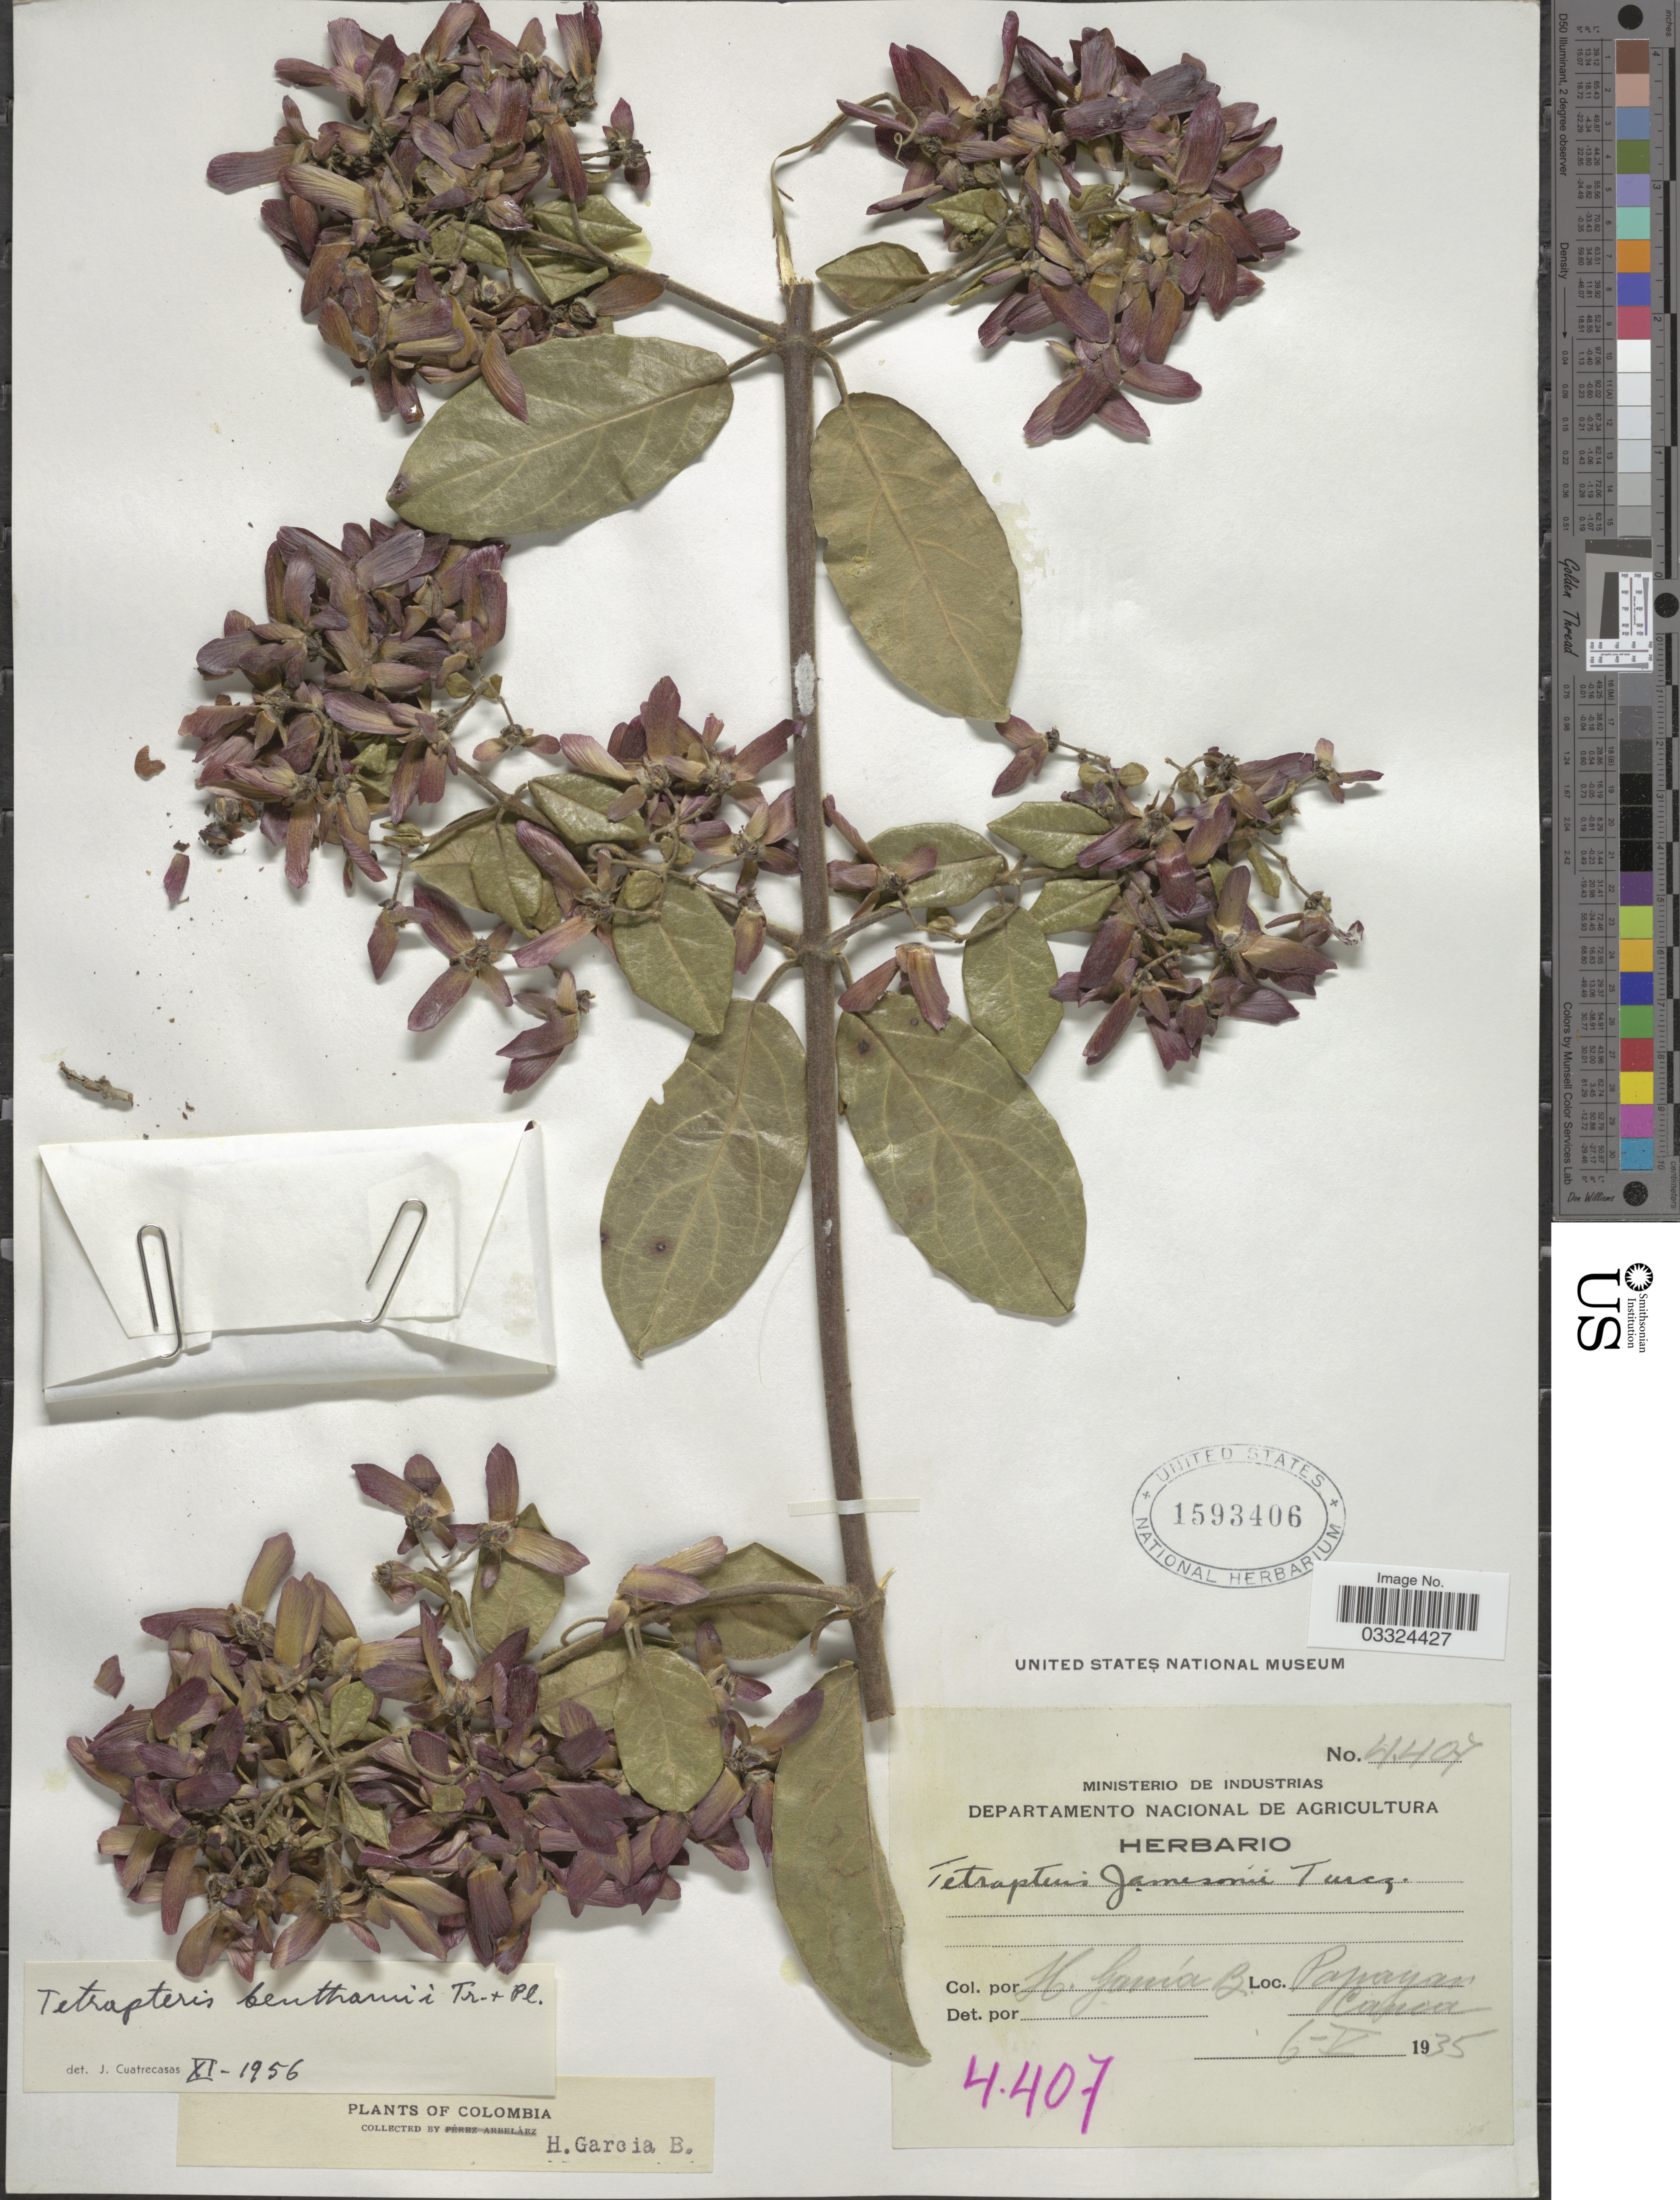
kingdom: Plantae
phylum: Tracheophyta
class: Magnoliopsida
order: Malpighiales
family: Malpighiaceae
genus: Tetrapterys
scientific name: Tetrapterys benthamii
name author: Triana & Planch.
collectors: H. García B.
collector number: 4407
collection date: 1935-05-06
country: Colombia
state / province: Cauca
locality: Popayan.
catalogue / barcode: US 1593406